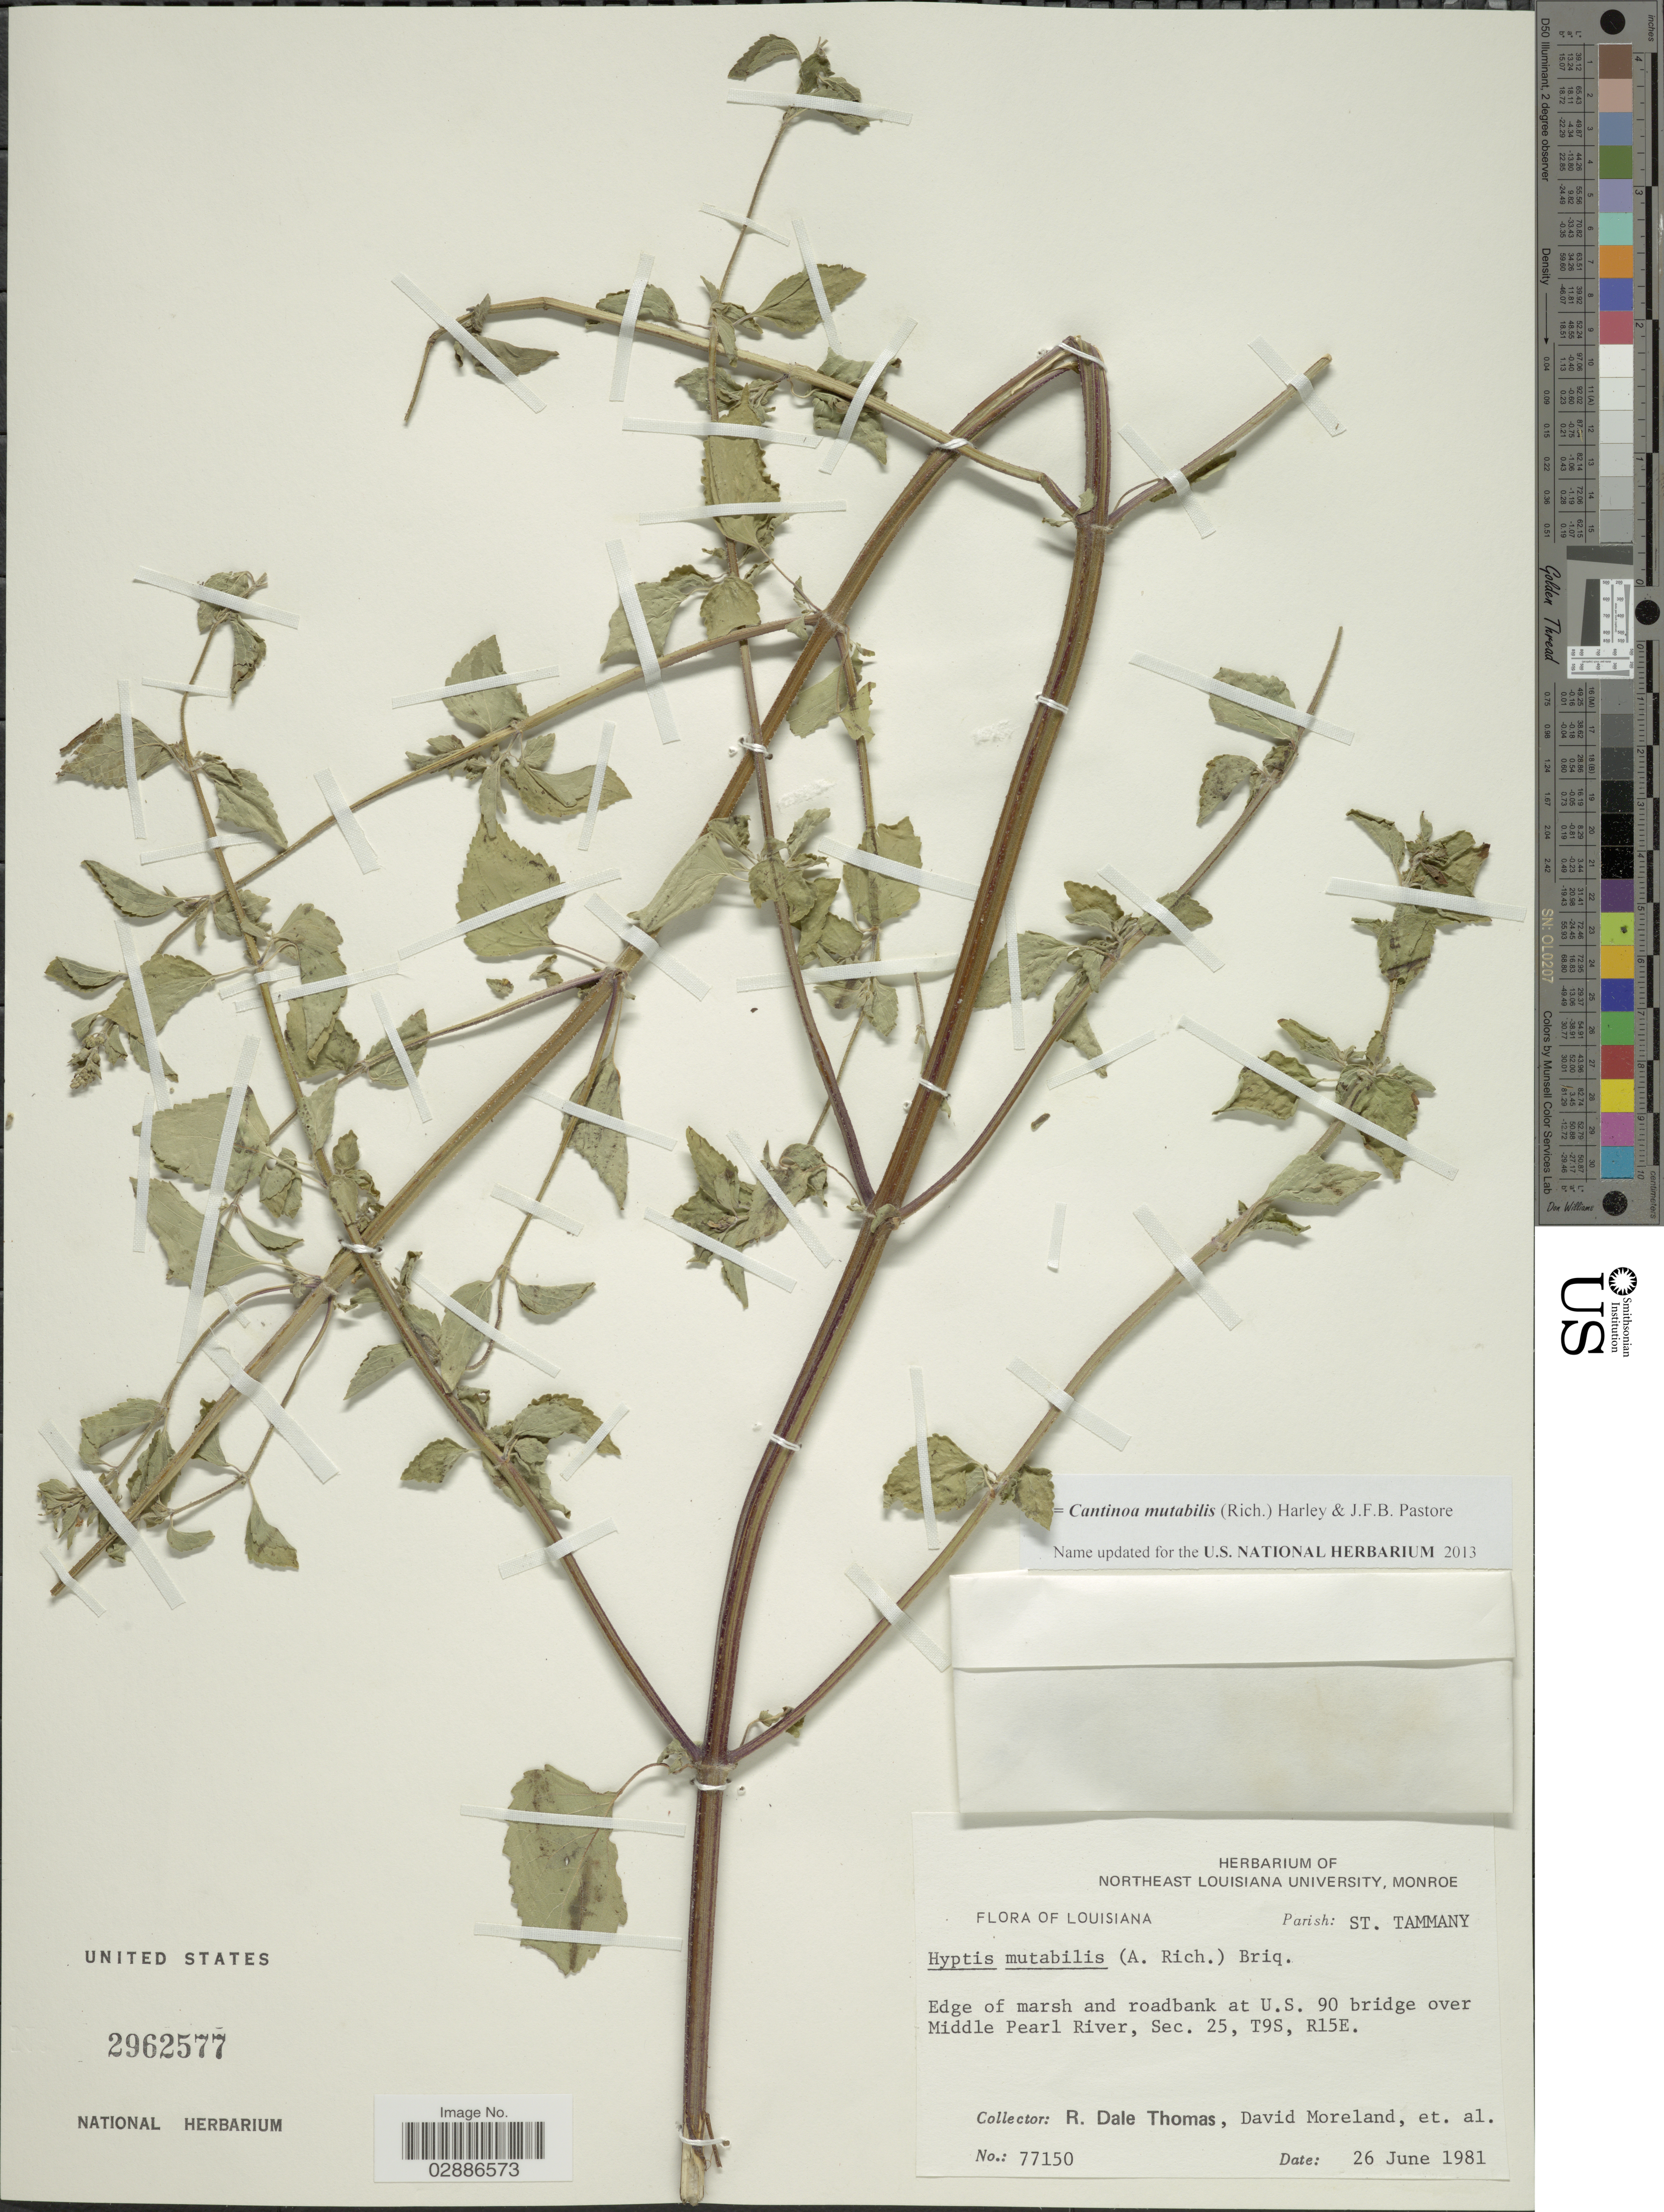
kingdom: Plantae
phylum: Tracheophyta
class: Magnoliopsida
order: Lamiales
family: Lamiaceae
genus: Cantinoa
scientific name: Cantinoa mutabilis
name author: (Epling) Harley & J.F.B. Pastore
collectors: R. Thomas, D. Moreland & et al.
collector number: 77150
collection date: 1981-06-26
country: United States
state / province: Louisiana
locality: Edge of marsh and roadbank at U.S. 90 bridge over Middle Pearl River, Sec. 25, T9S, R15E. Parish: St. Tammany.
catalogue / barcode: US 2962577